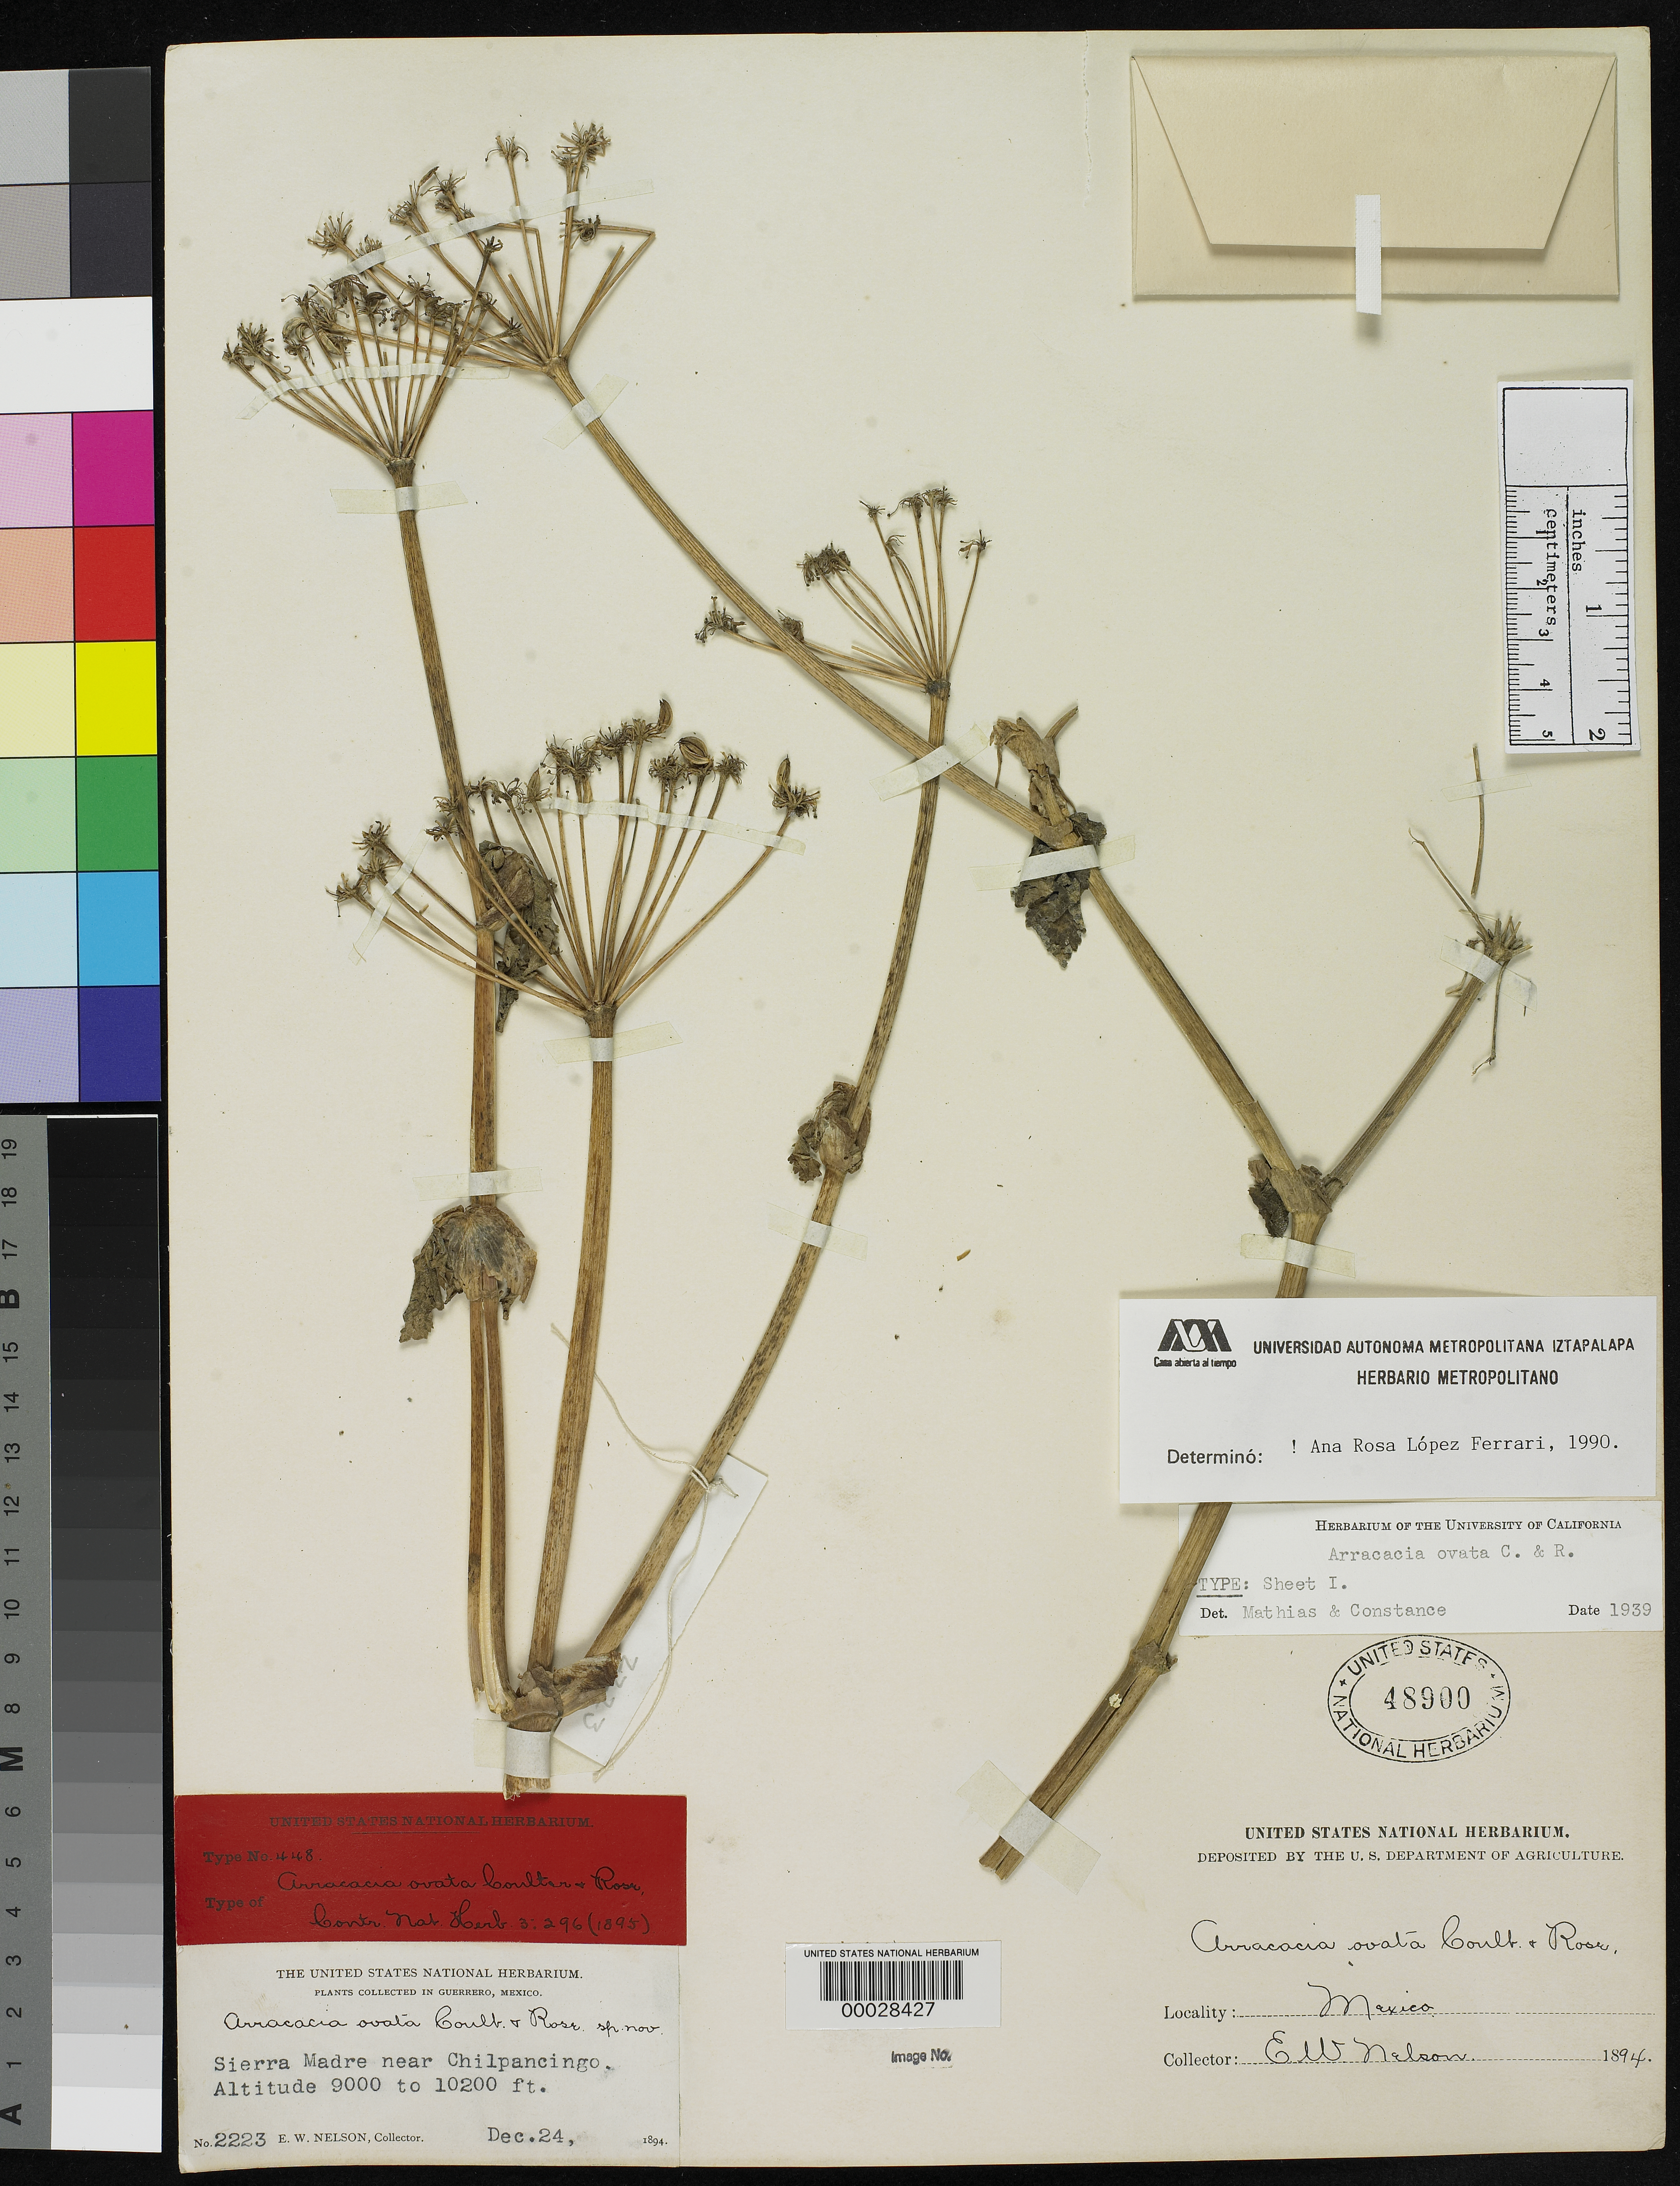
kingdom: Plantae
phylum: Tracheophyta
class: Magnoliopsida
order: Apiales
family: Apiaceae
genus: Arracacia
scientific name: Arracacia ovata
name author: J.M. Coult. & Rose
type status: Type Collection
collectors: E. W. Nelson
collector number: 2223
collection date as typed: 24 Dec 1894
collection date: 1894-12-24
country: Mexico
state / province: Guerrero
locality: Sierra Madre near Chilpancingo.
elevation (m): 2743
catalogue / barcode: US 48900